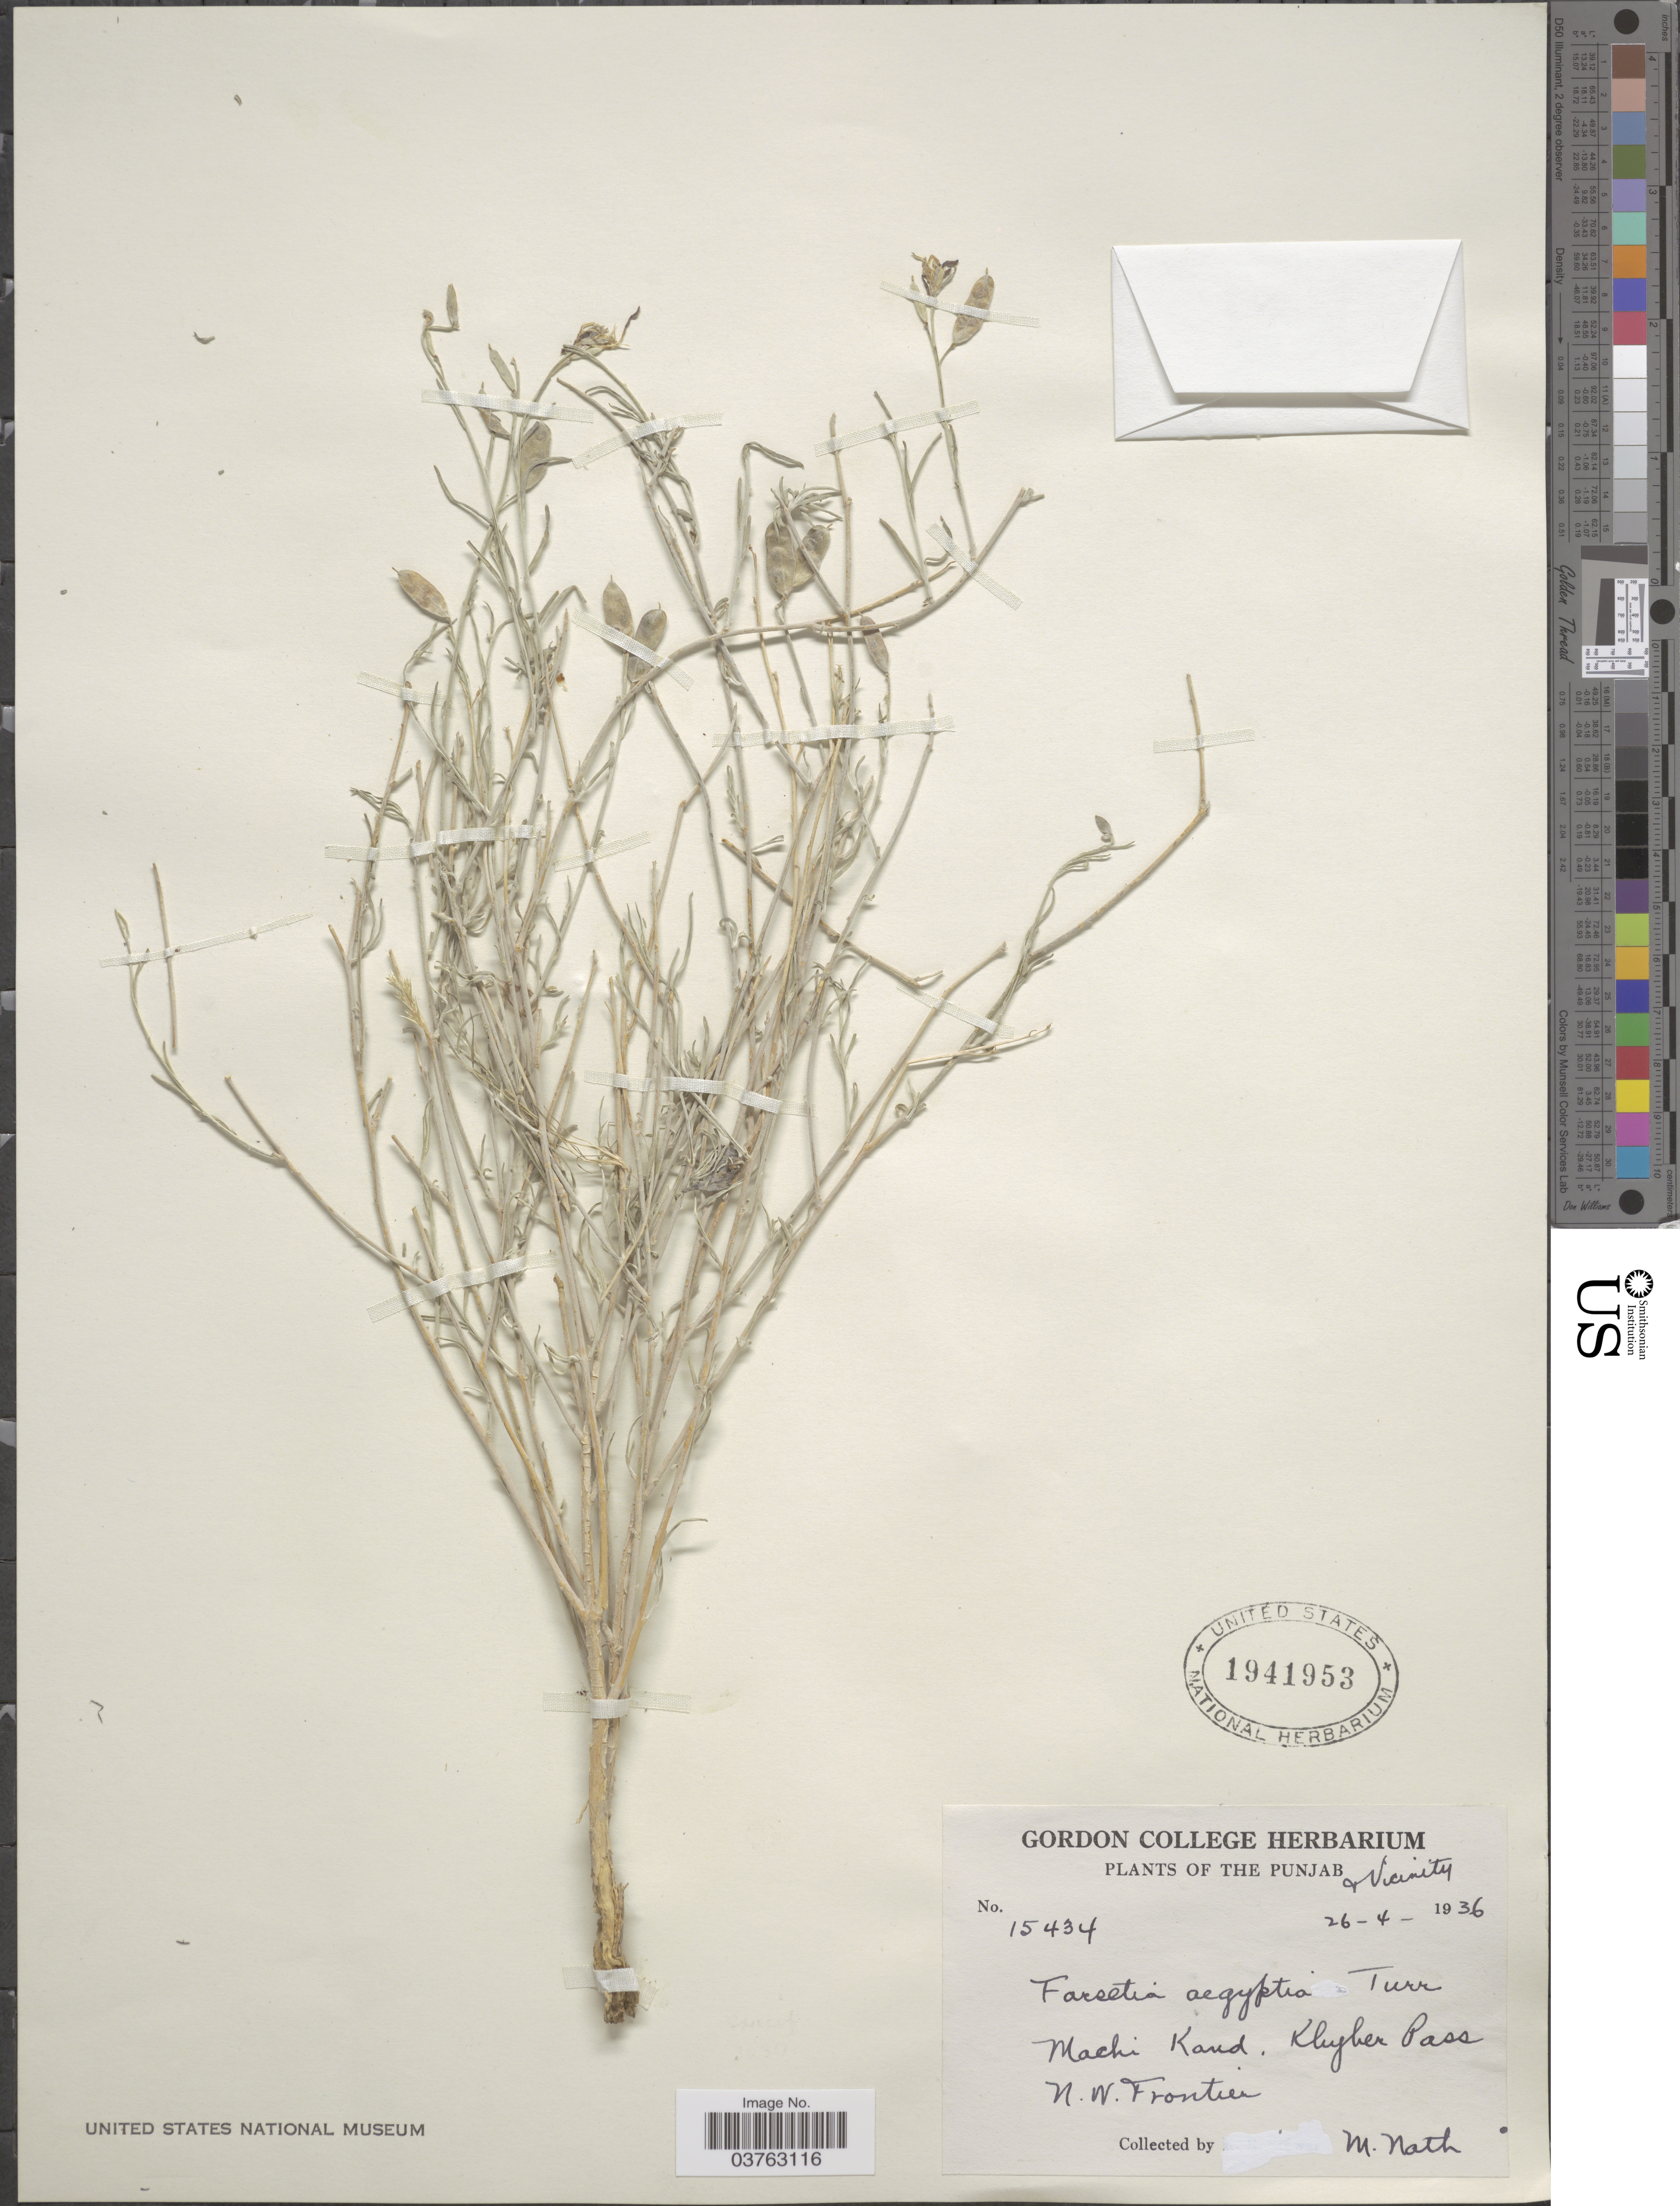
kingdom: Plantae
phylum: Tracheophyta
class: Magnoliopsida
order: Brassicales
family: Brassicaceae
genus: Farsetia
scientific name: Farsetia aegyptia subsp. aegyptia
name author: Turra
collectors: M. Nath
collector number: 15434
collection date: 1936-04-26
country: India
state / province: Punjab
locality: The Punjab and vicinity. Machi Kaud. Khyber Pass, N.W. Frontier.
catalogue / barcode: US 1941953